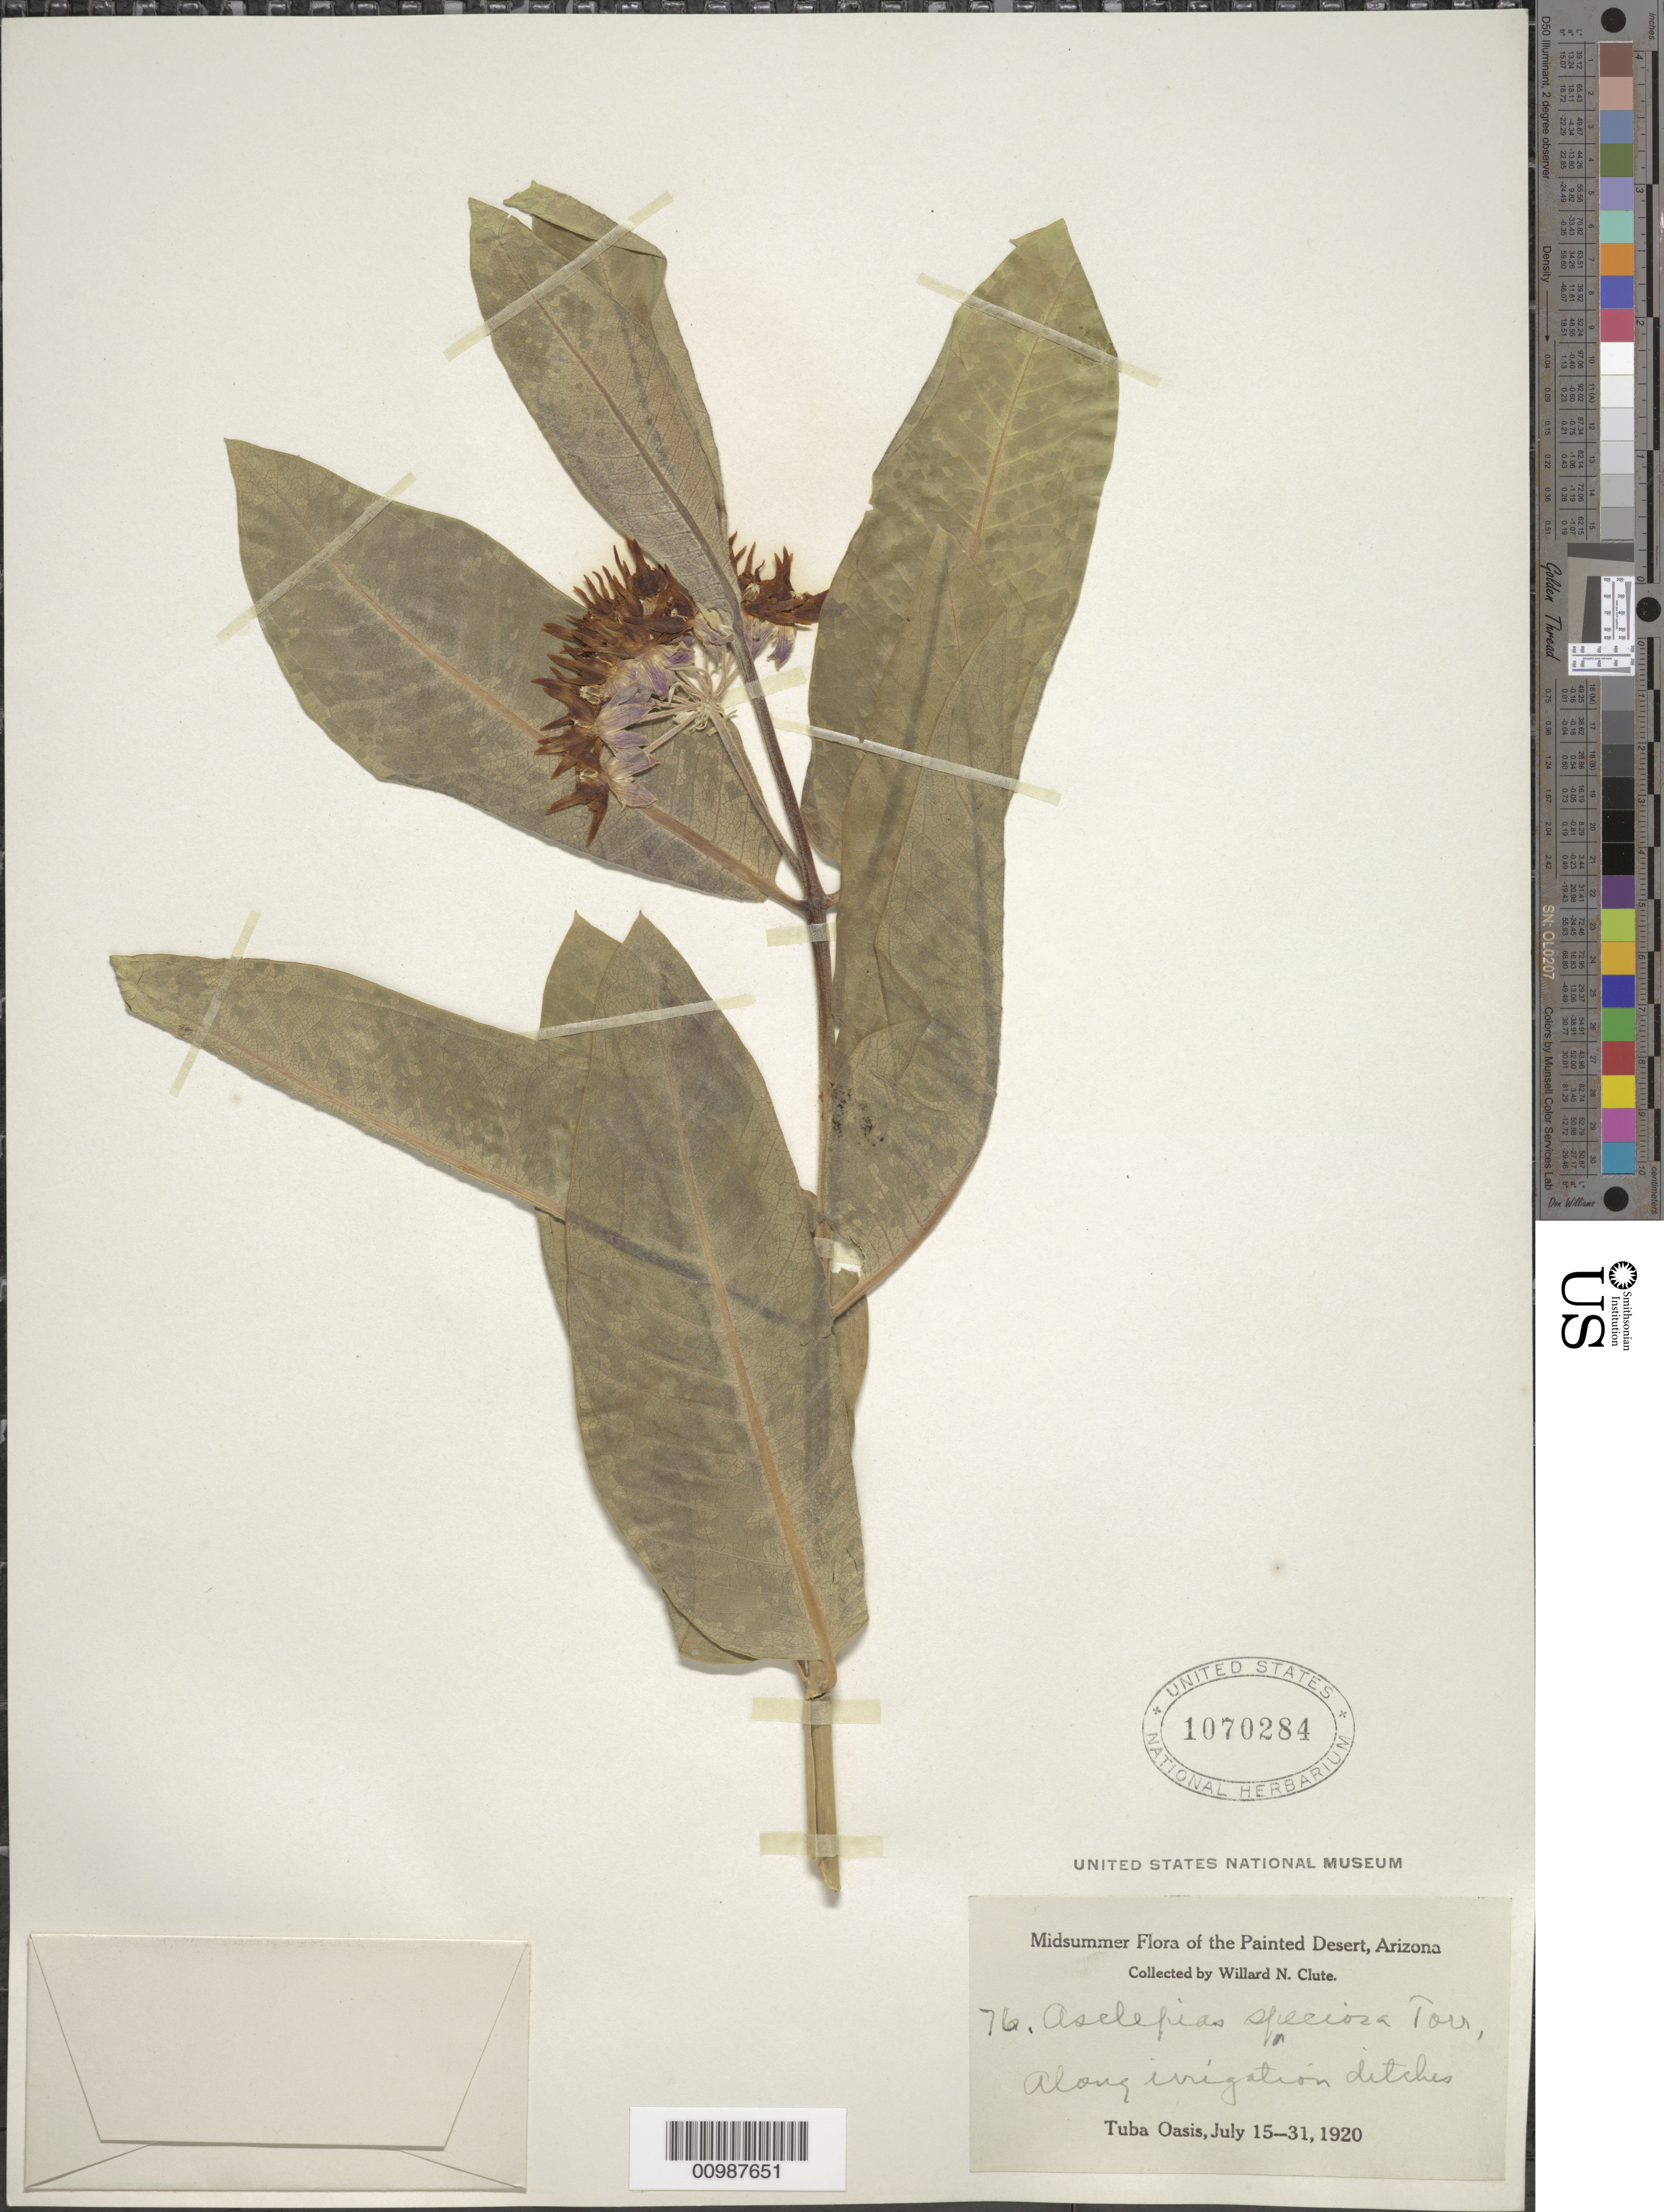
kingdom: Plantae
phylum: Tracheophyta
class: Magnoliopsida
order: Gentianales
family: Apocynaceae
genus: Asclepias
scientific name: Asclepias speciosa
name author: Torr.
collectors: W. N. Clute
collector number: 76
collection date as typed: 15 Jul 1920 to 31 Jul 1920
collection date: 1920-07-15/1920-07-31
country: United States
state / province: Arizona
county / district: Coconino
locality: Painted Desert; Tuba Oasis; along irrigation ditches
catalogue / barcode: US 1070284